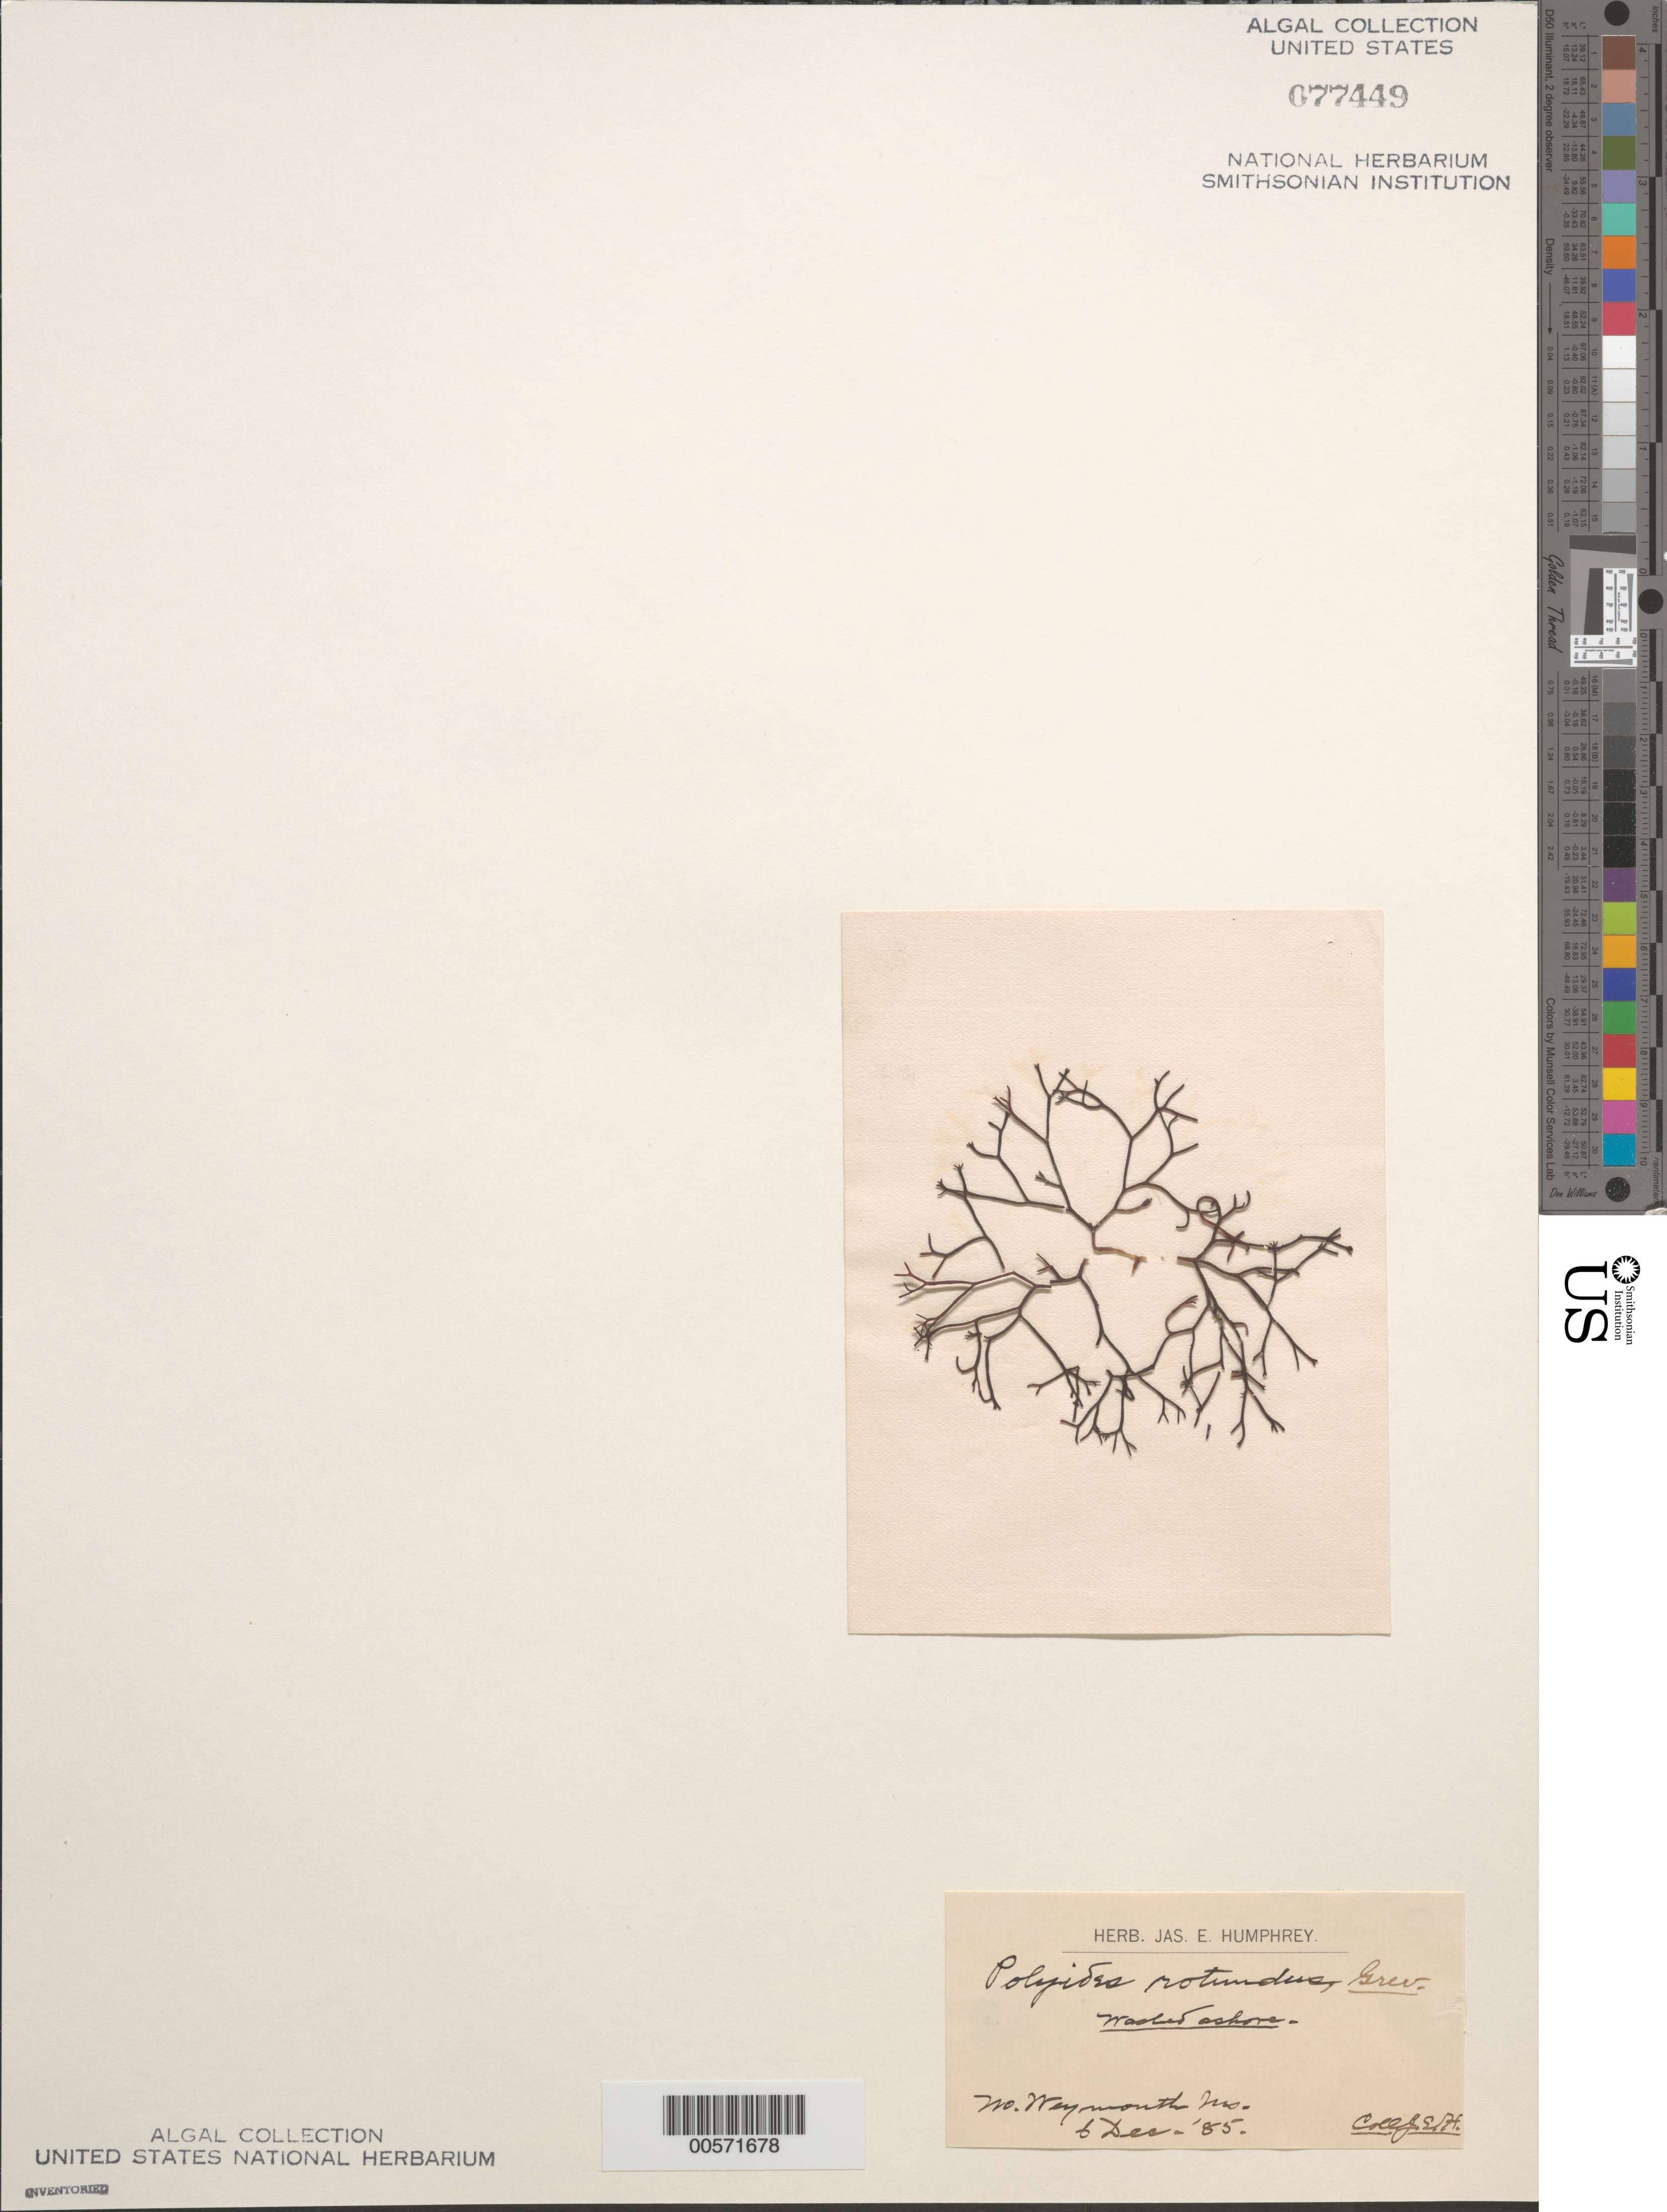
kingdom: Plantae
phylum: Rhodophyta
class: Florideophyceae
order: Gigartinales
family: Polyidaceae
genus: Polyides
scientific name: Polyides rotunda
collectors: J. Humphrey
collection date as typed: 06 Dec 1885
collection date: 1885-12-06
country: United States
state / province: Massachusetts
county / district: Norfolk County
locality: North Weymouth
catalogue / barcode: US 77449